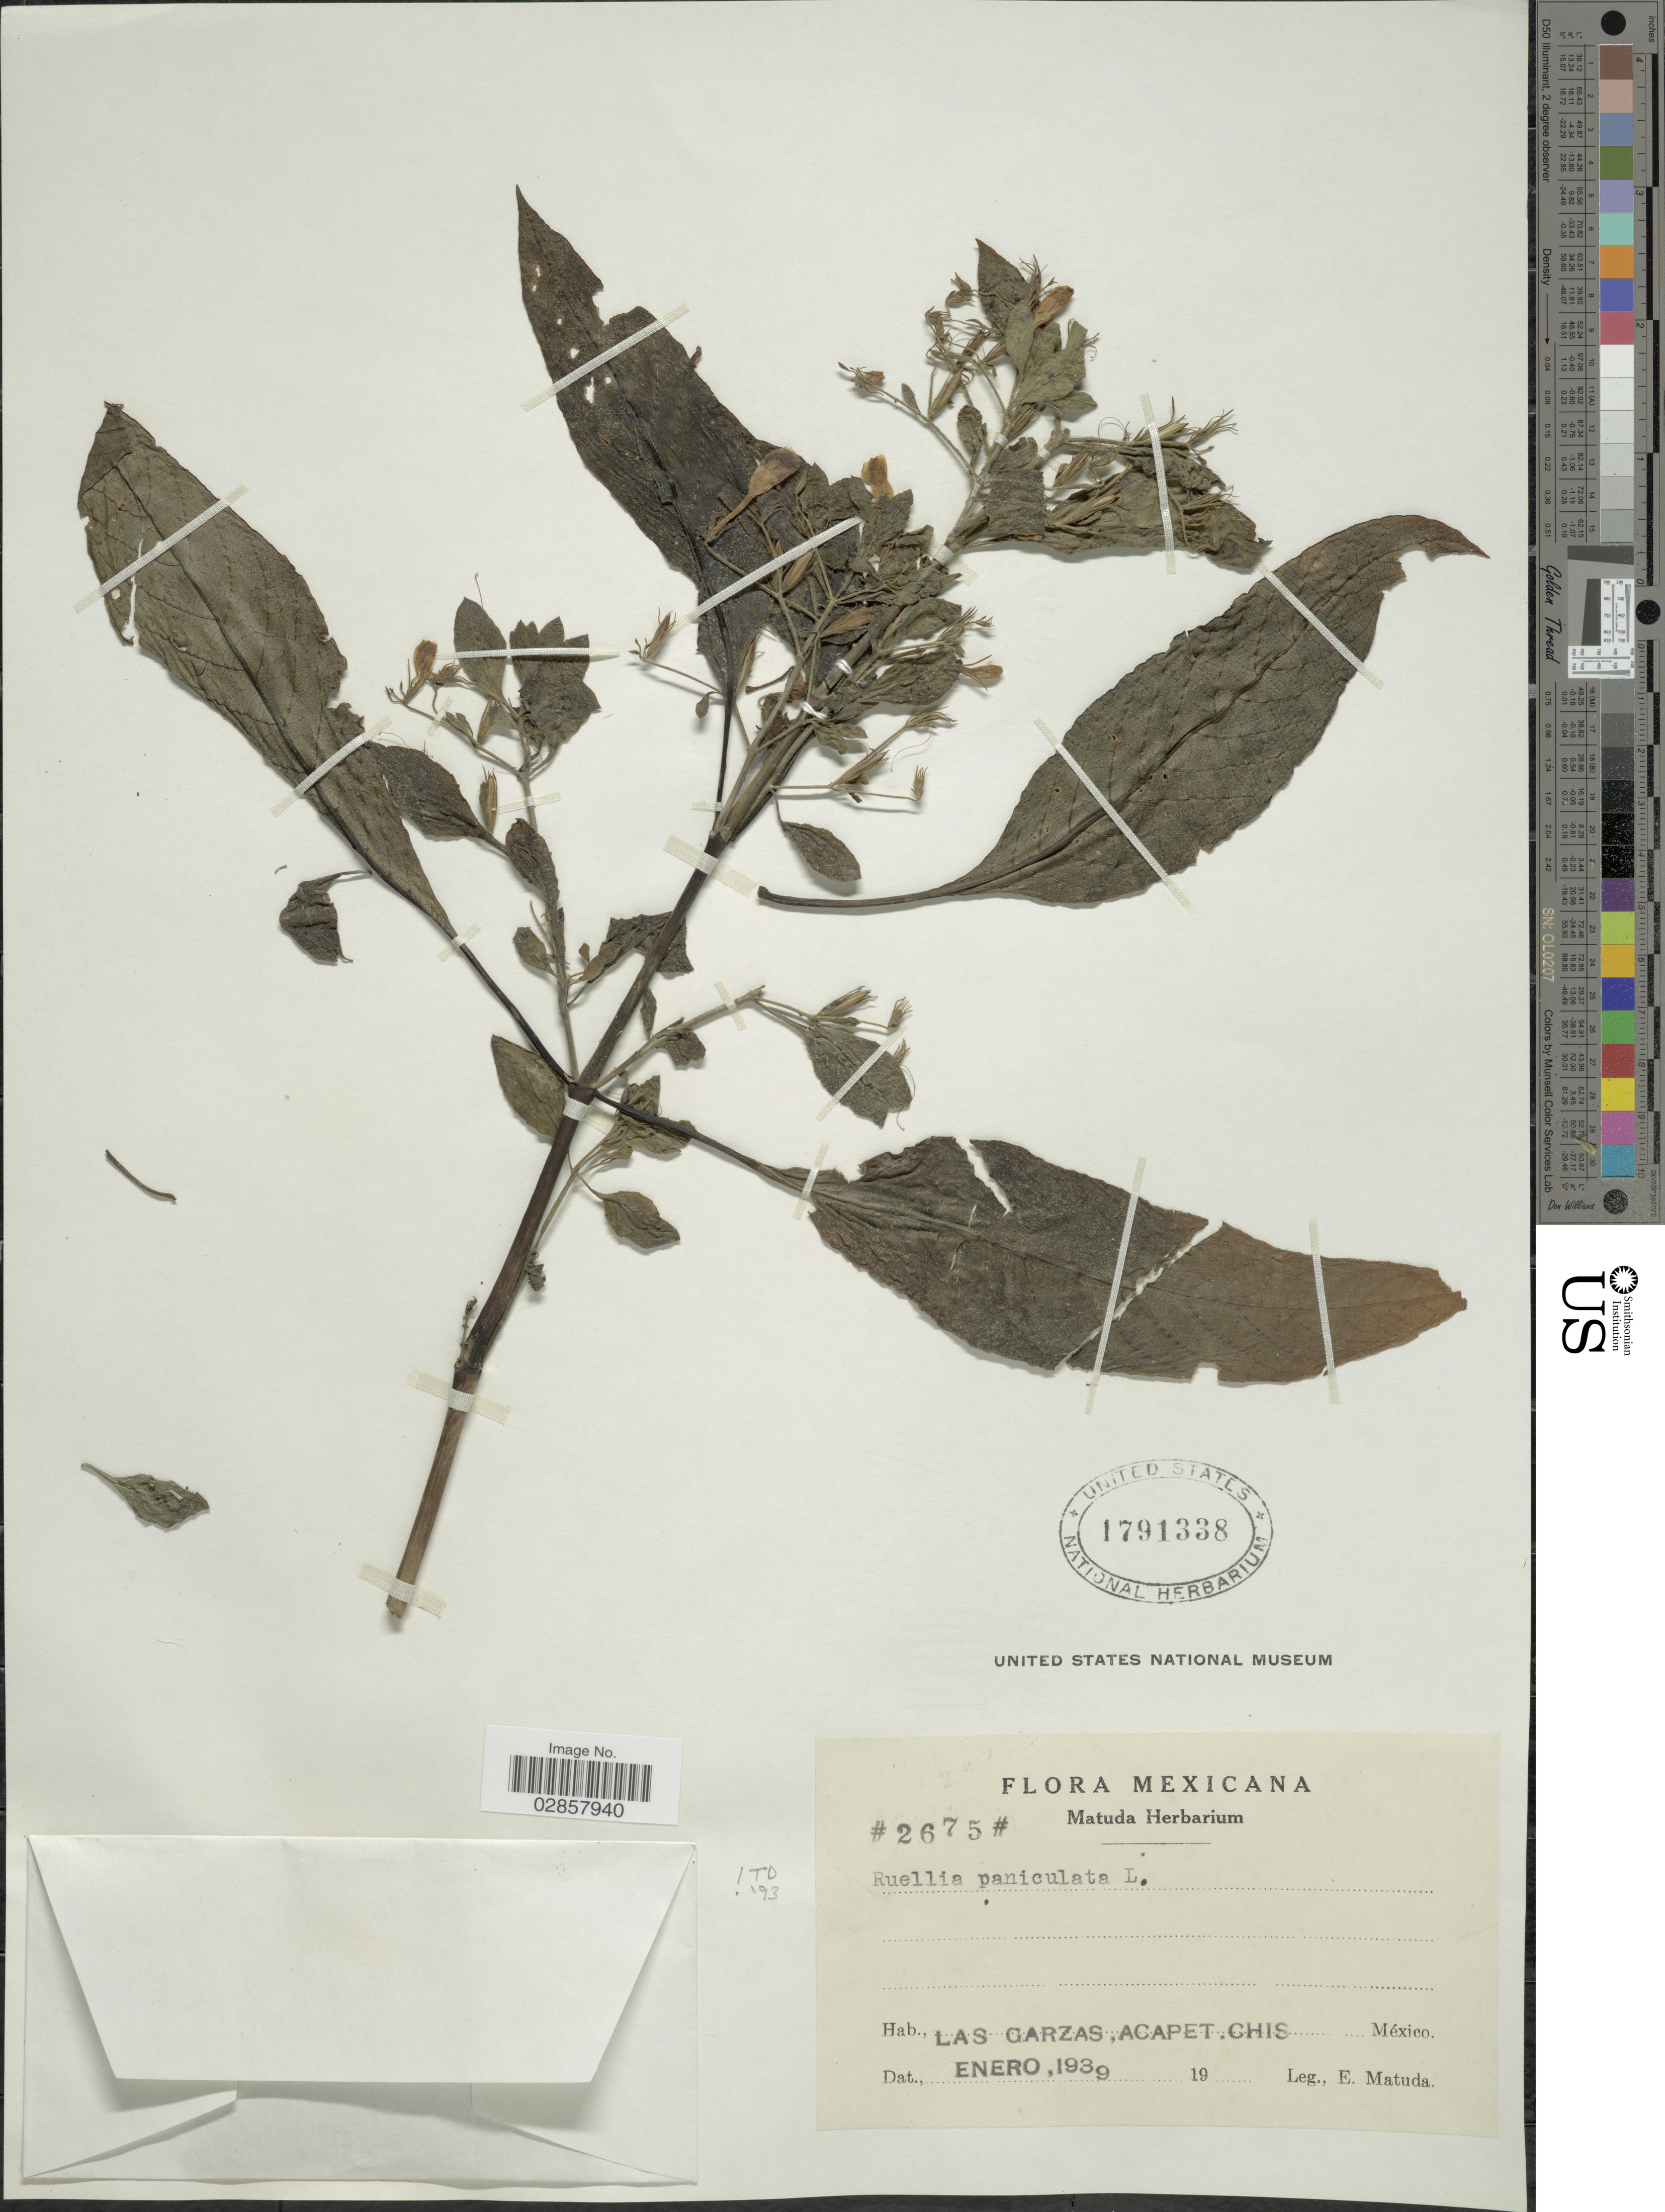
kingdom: Plantae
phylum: Tracheophyta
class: Magnoliopsida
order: Lamiales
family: Acanthaceae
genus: Ruellia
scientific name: Ruellia paniculata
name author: L.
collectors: E. Matuda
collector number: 2675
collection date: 1939-01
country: Mexico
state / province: Chiapas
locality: Las Garzás, Acapet.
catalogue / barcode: US 1791338